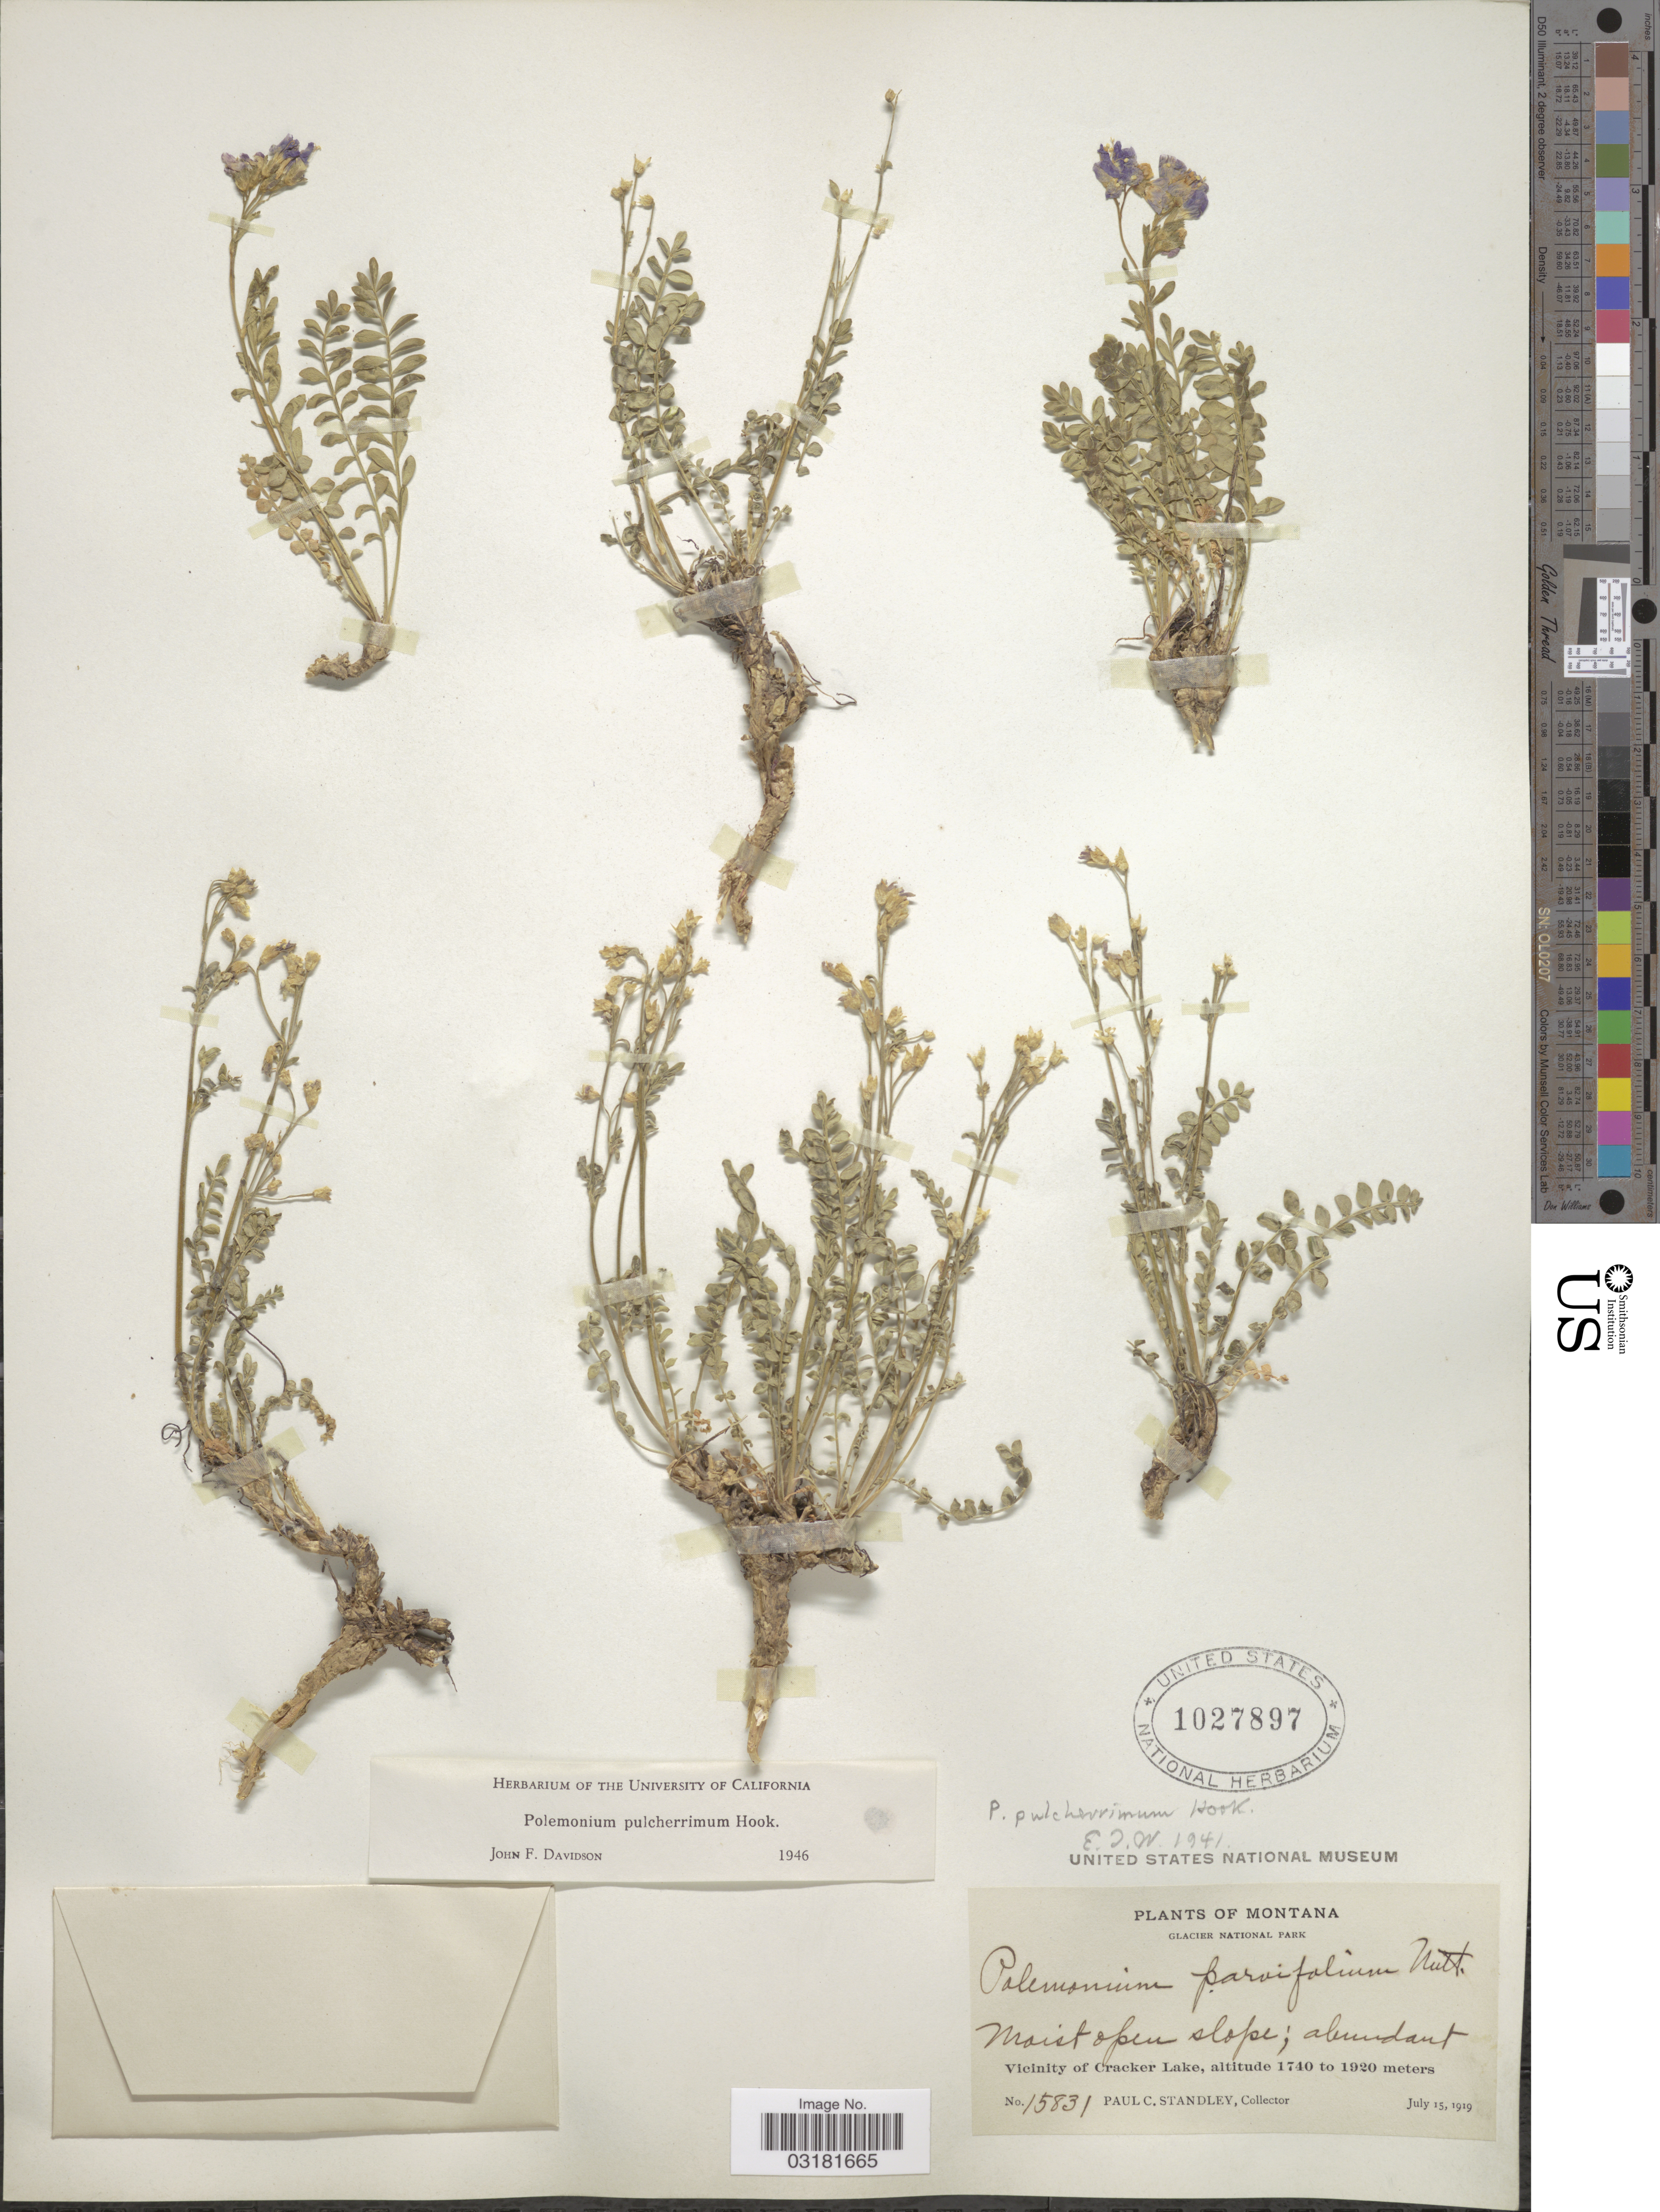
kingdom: Plantae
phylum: Tracheophyta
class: Magnoliopsida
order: Ericales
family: Polemoniaceae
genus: Polemonium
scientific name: Polemonium pulcherrimum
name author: Hook.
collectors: P. C. Standley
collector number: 15831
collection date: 1919-07-15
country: United States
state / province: Montana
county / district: Glacier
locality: Glacier National Park, Vicinity of Cracker Lake.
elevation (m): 1740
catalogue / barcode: US 1027897